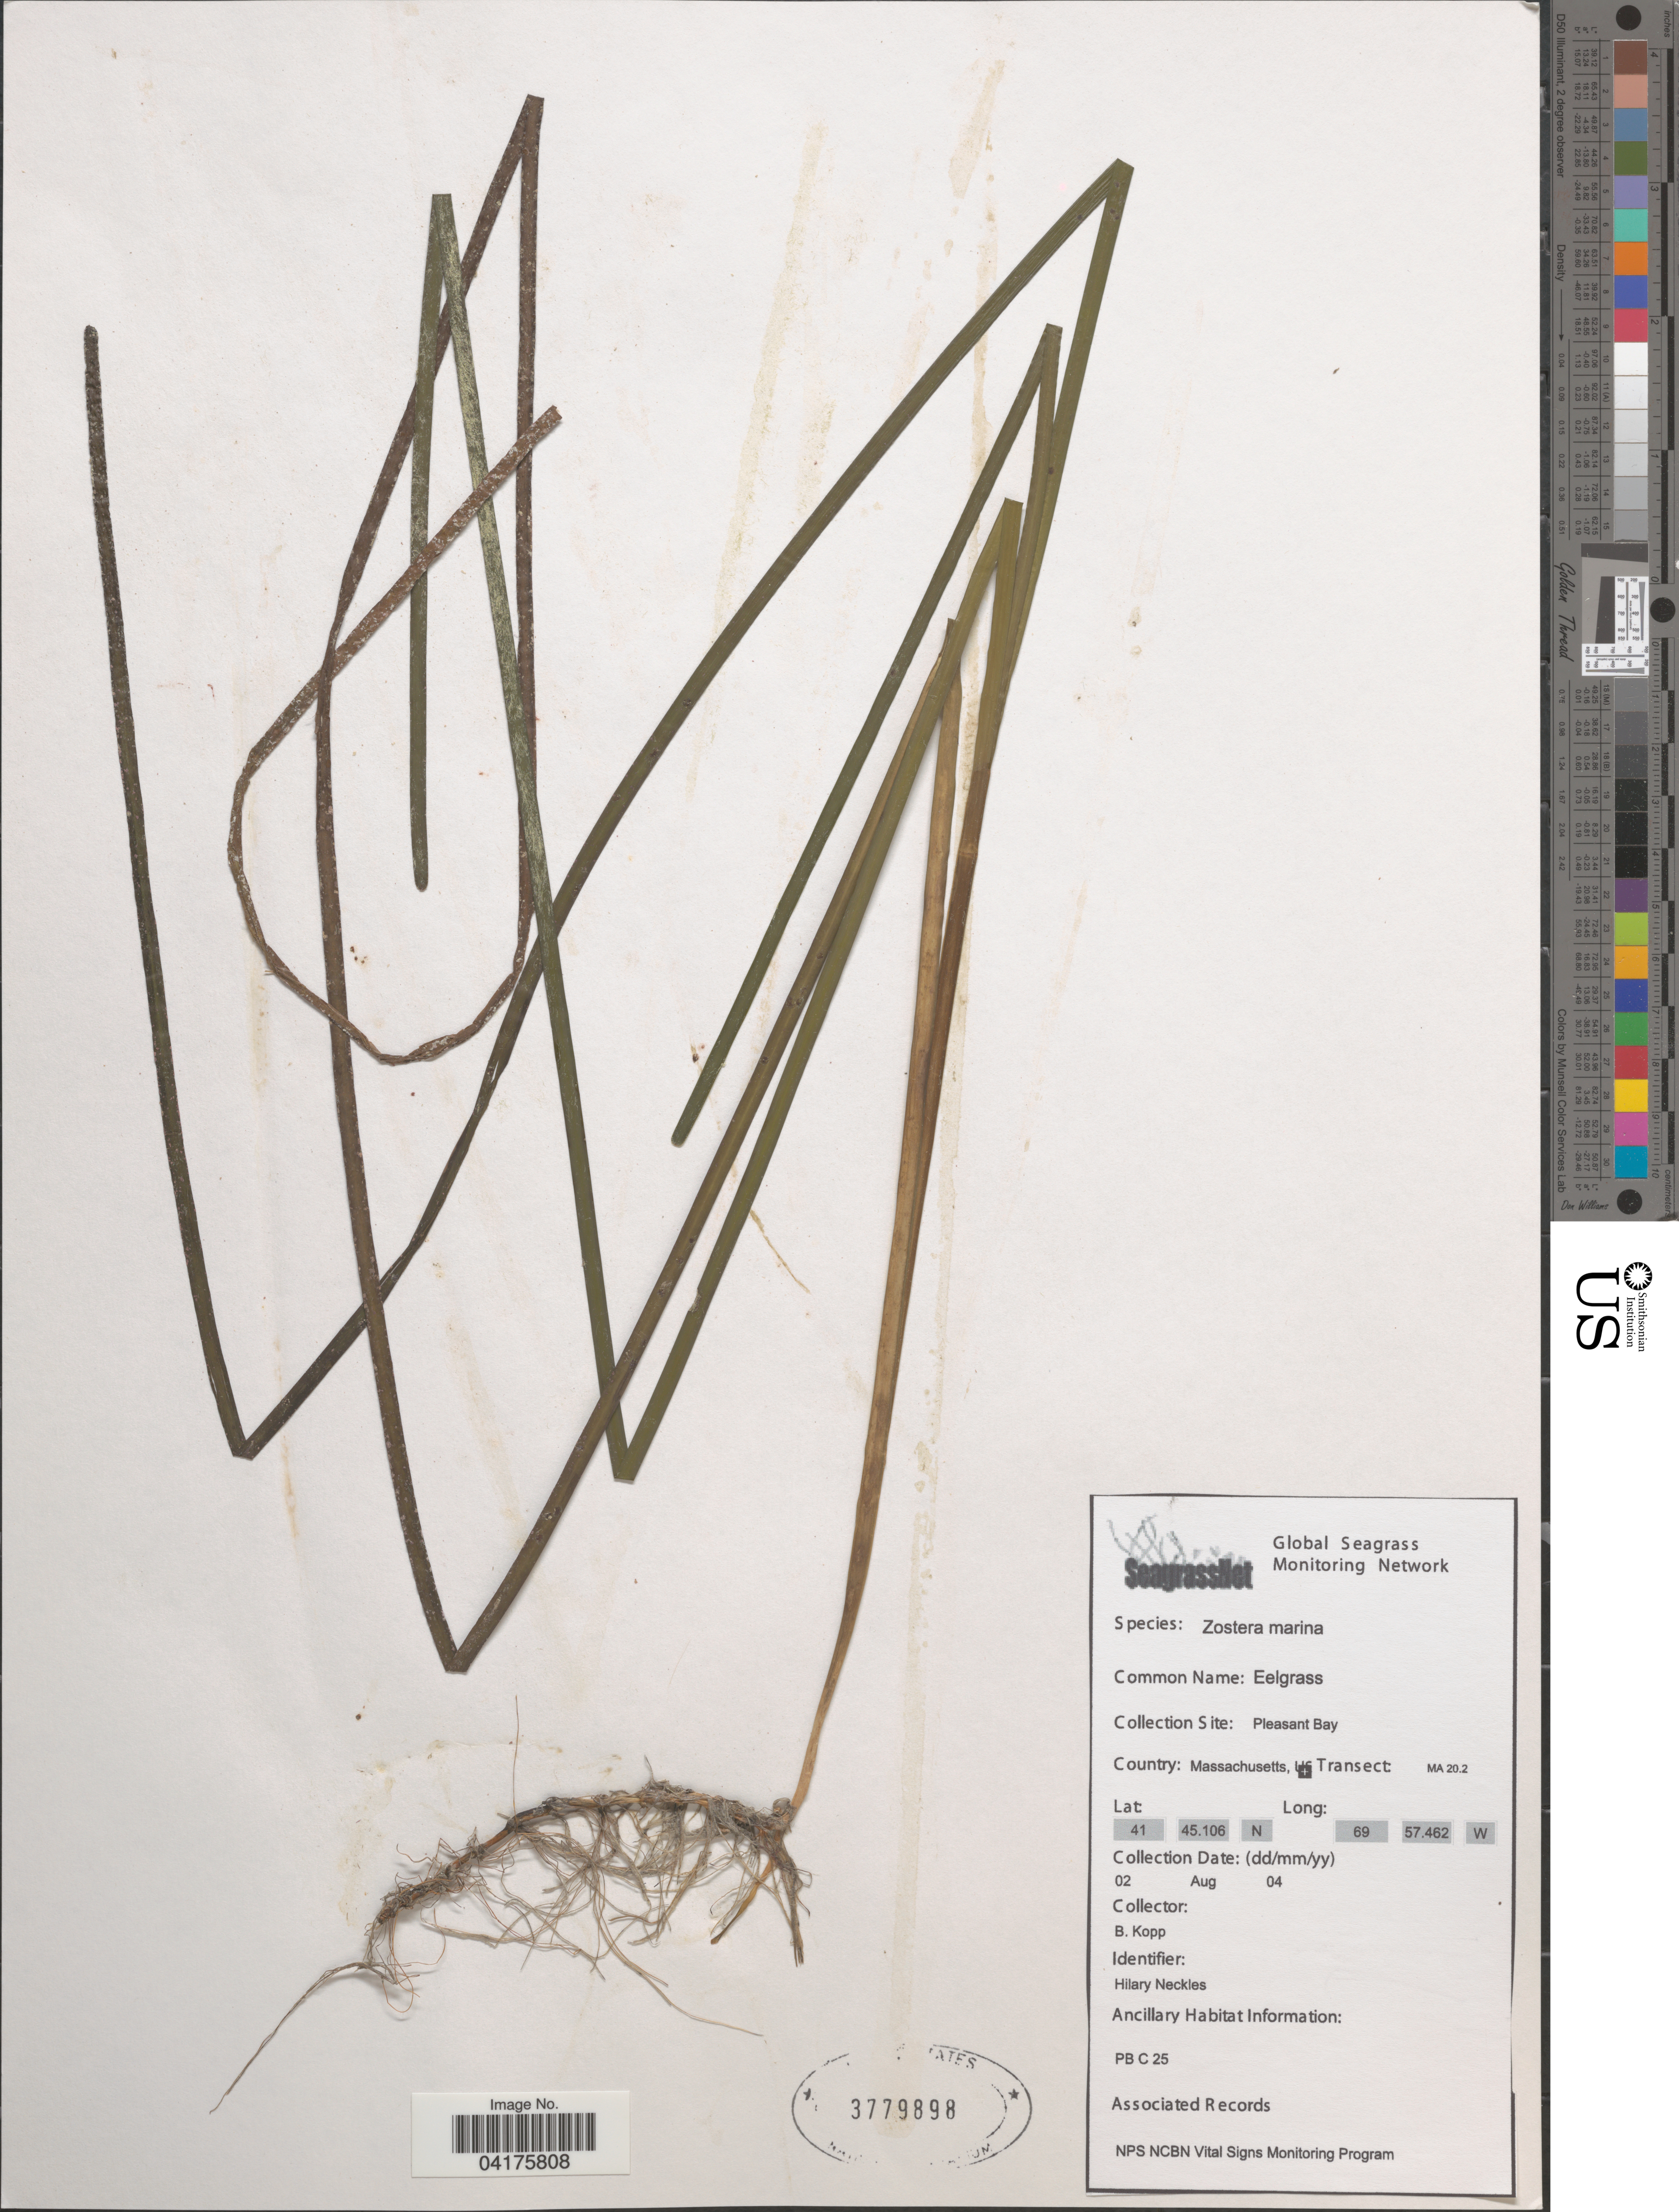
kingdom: Plantae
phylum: Tracheophyta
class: Liliopsida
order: Alismatales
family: Zosteraceae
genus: Zostera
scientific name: Zostera marina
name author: L.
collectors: B. Kopp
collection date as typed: Transcribed d/m/y: 2/8/4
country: United States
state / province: Massachusetts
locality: Pleasant Bay.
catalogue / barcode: US 3779898